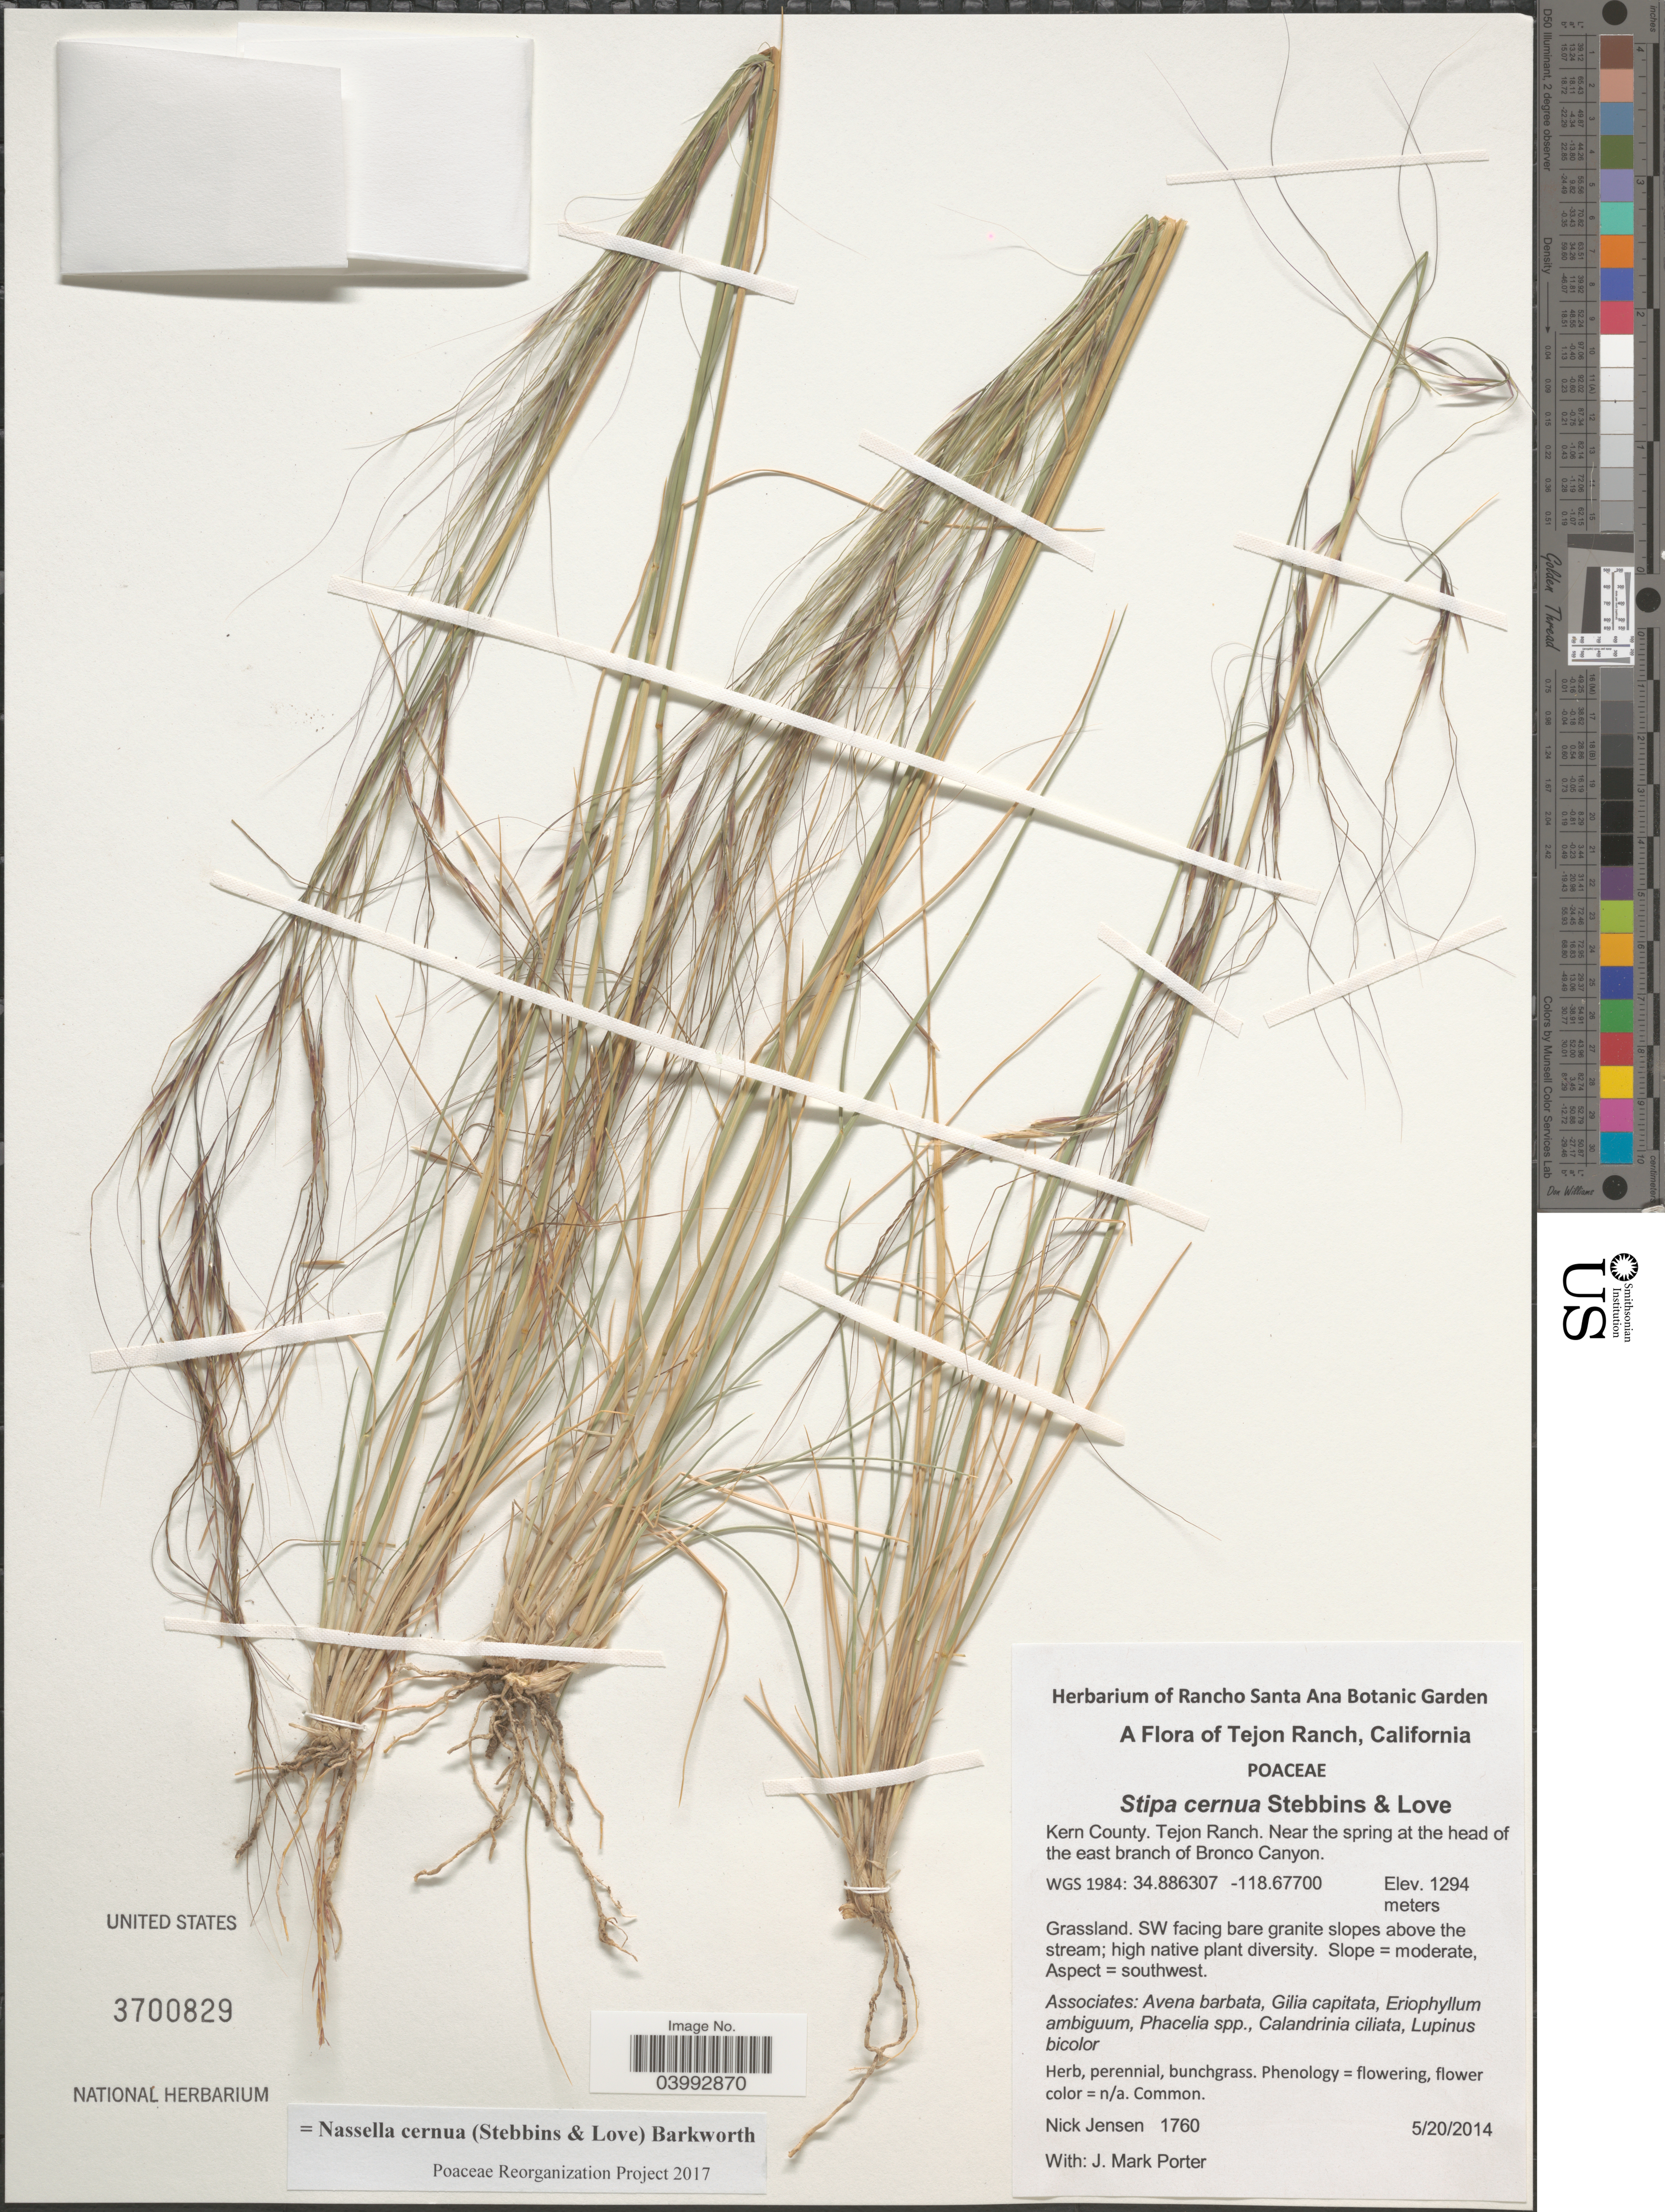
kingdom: Plantae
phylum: Tracheophyta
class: Liliopsida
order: Poales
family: Poaceae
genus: Nassella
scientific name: Nassella cernua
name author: (Stebbins & Love) Barkworth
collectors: N. Jensen & J. M. Porter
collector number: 1760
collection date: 2014-05-20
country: United States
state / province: California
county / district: Kern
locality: Tejon Ranch. Kern County. Tejon Ranch. Near the spring at the head of the east branch of Bronco Canyon. WGS 1984: 34.886307 -118.67700.Grassland. SW facing bare granite slopes above the stream.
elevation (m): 1294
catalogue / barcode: US 3700829